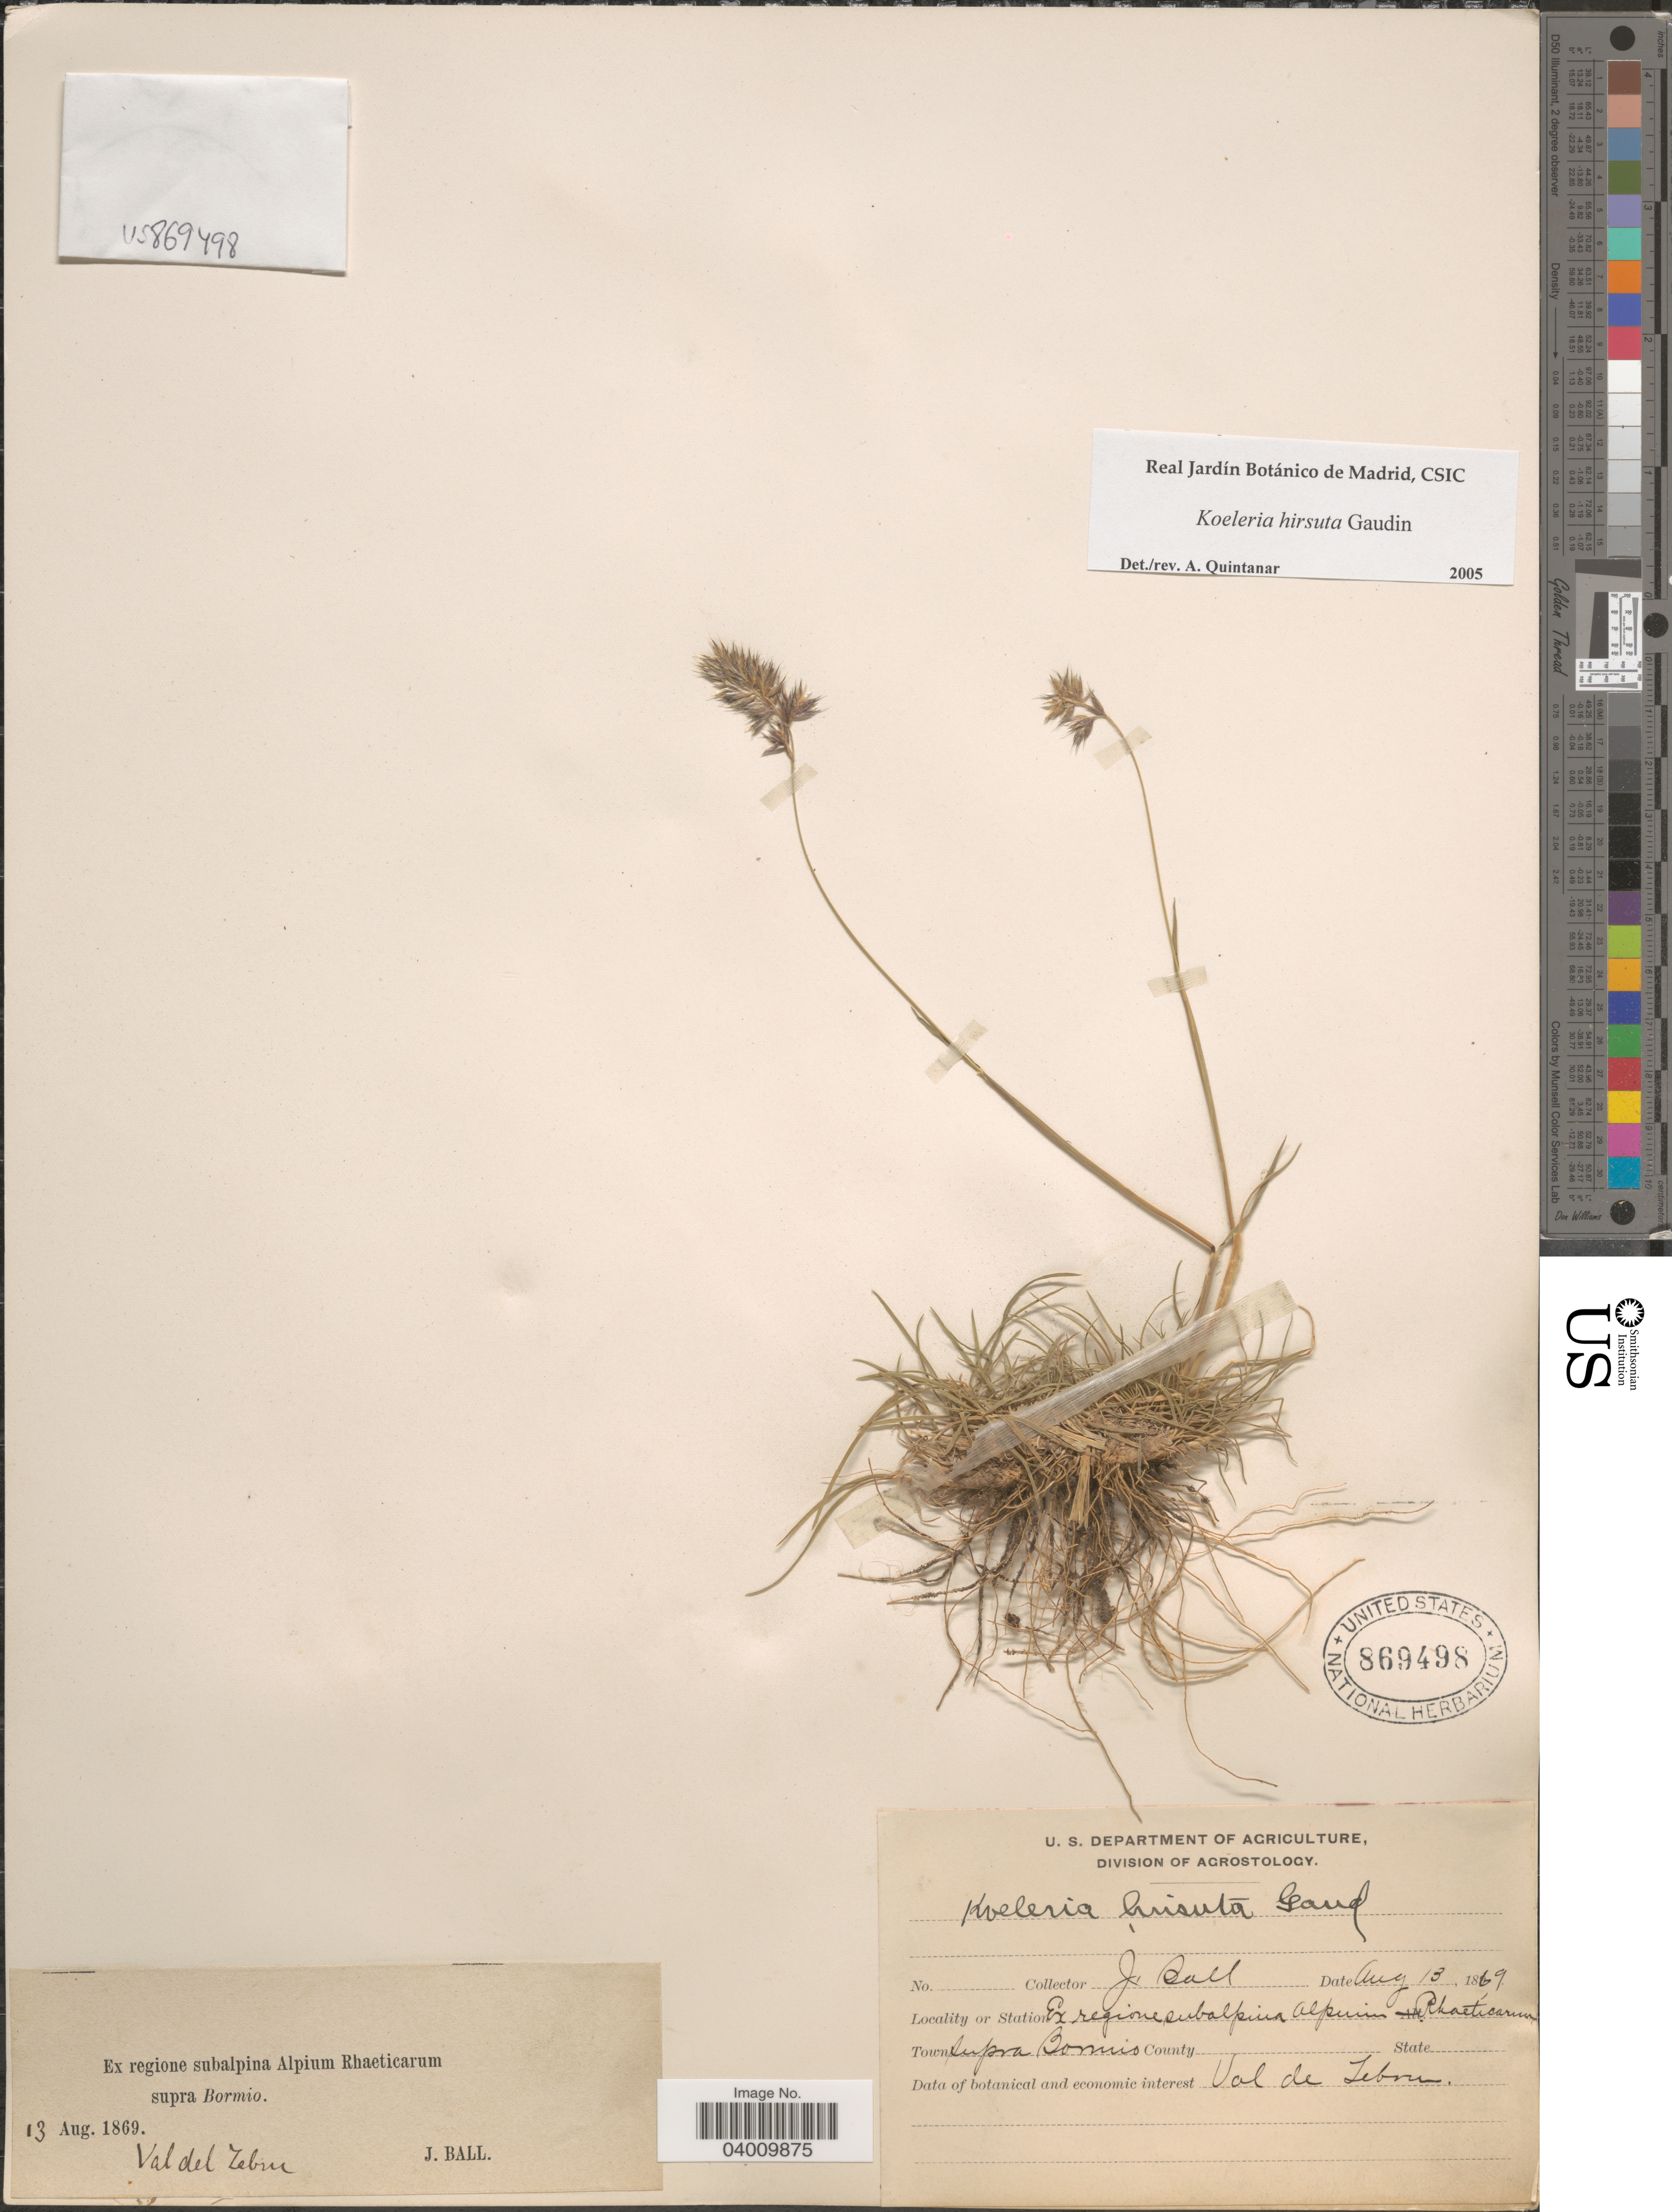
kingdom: Plantae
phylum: Tracheophyta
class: Liliopsida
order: Poales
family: Poaceae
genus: Koeleria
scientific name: Koeleria hirsuta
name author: Gaudin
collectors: J. Ball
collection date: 1869-08-13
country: Italy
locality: Station Ex regione subalpine Alpium Rhaeticarum supra Bormio. Val del Zebru.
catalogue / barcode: US 869498